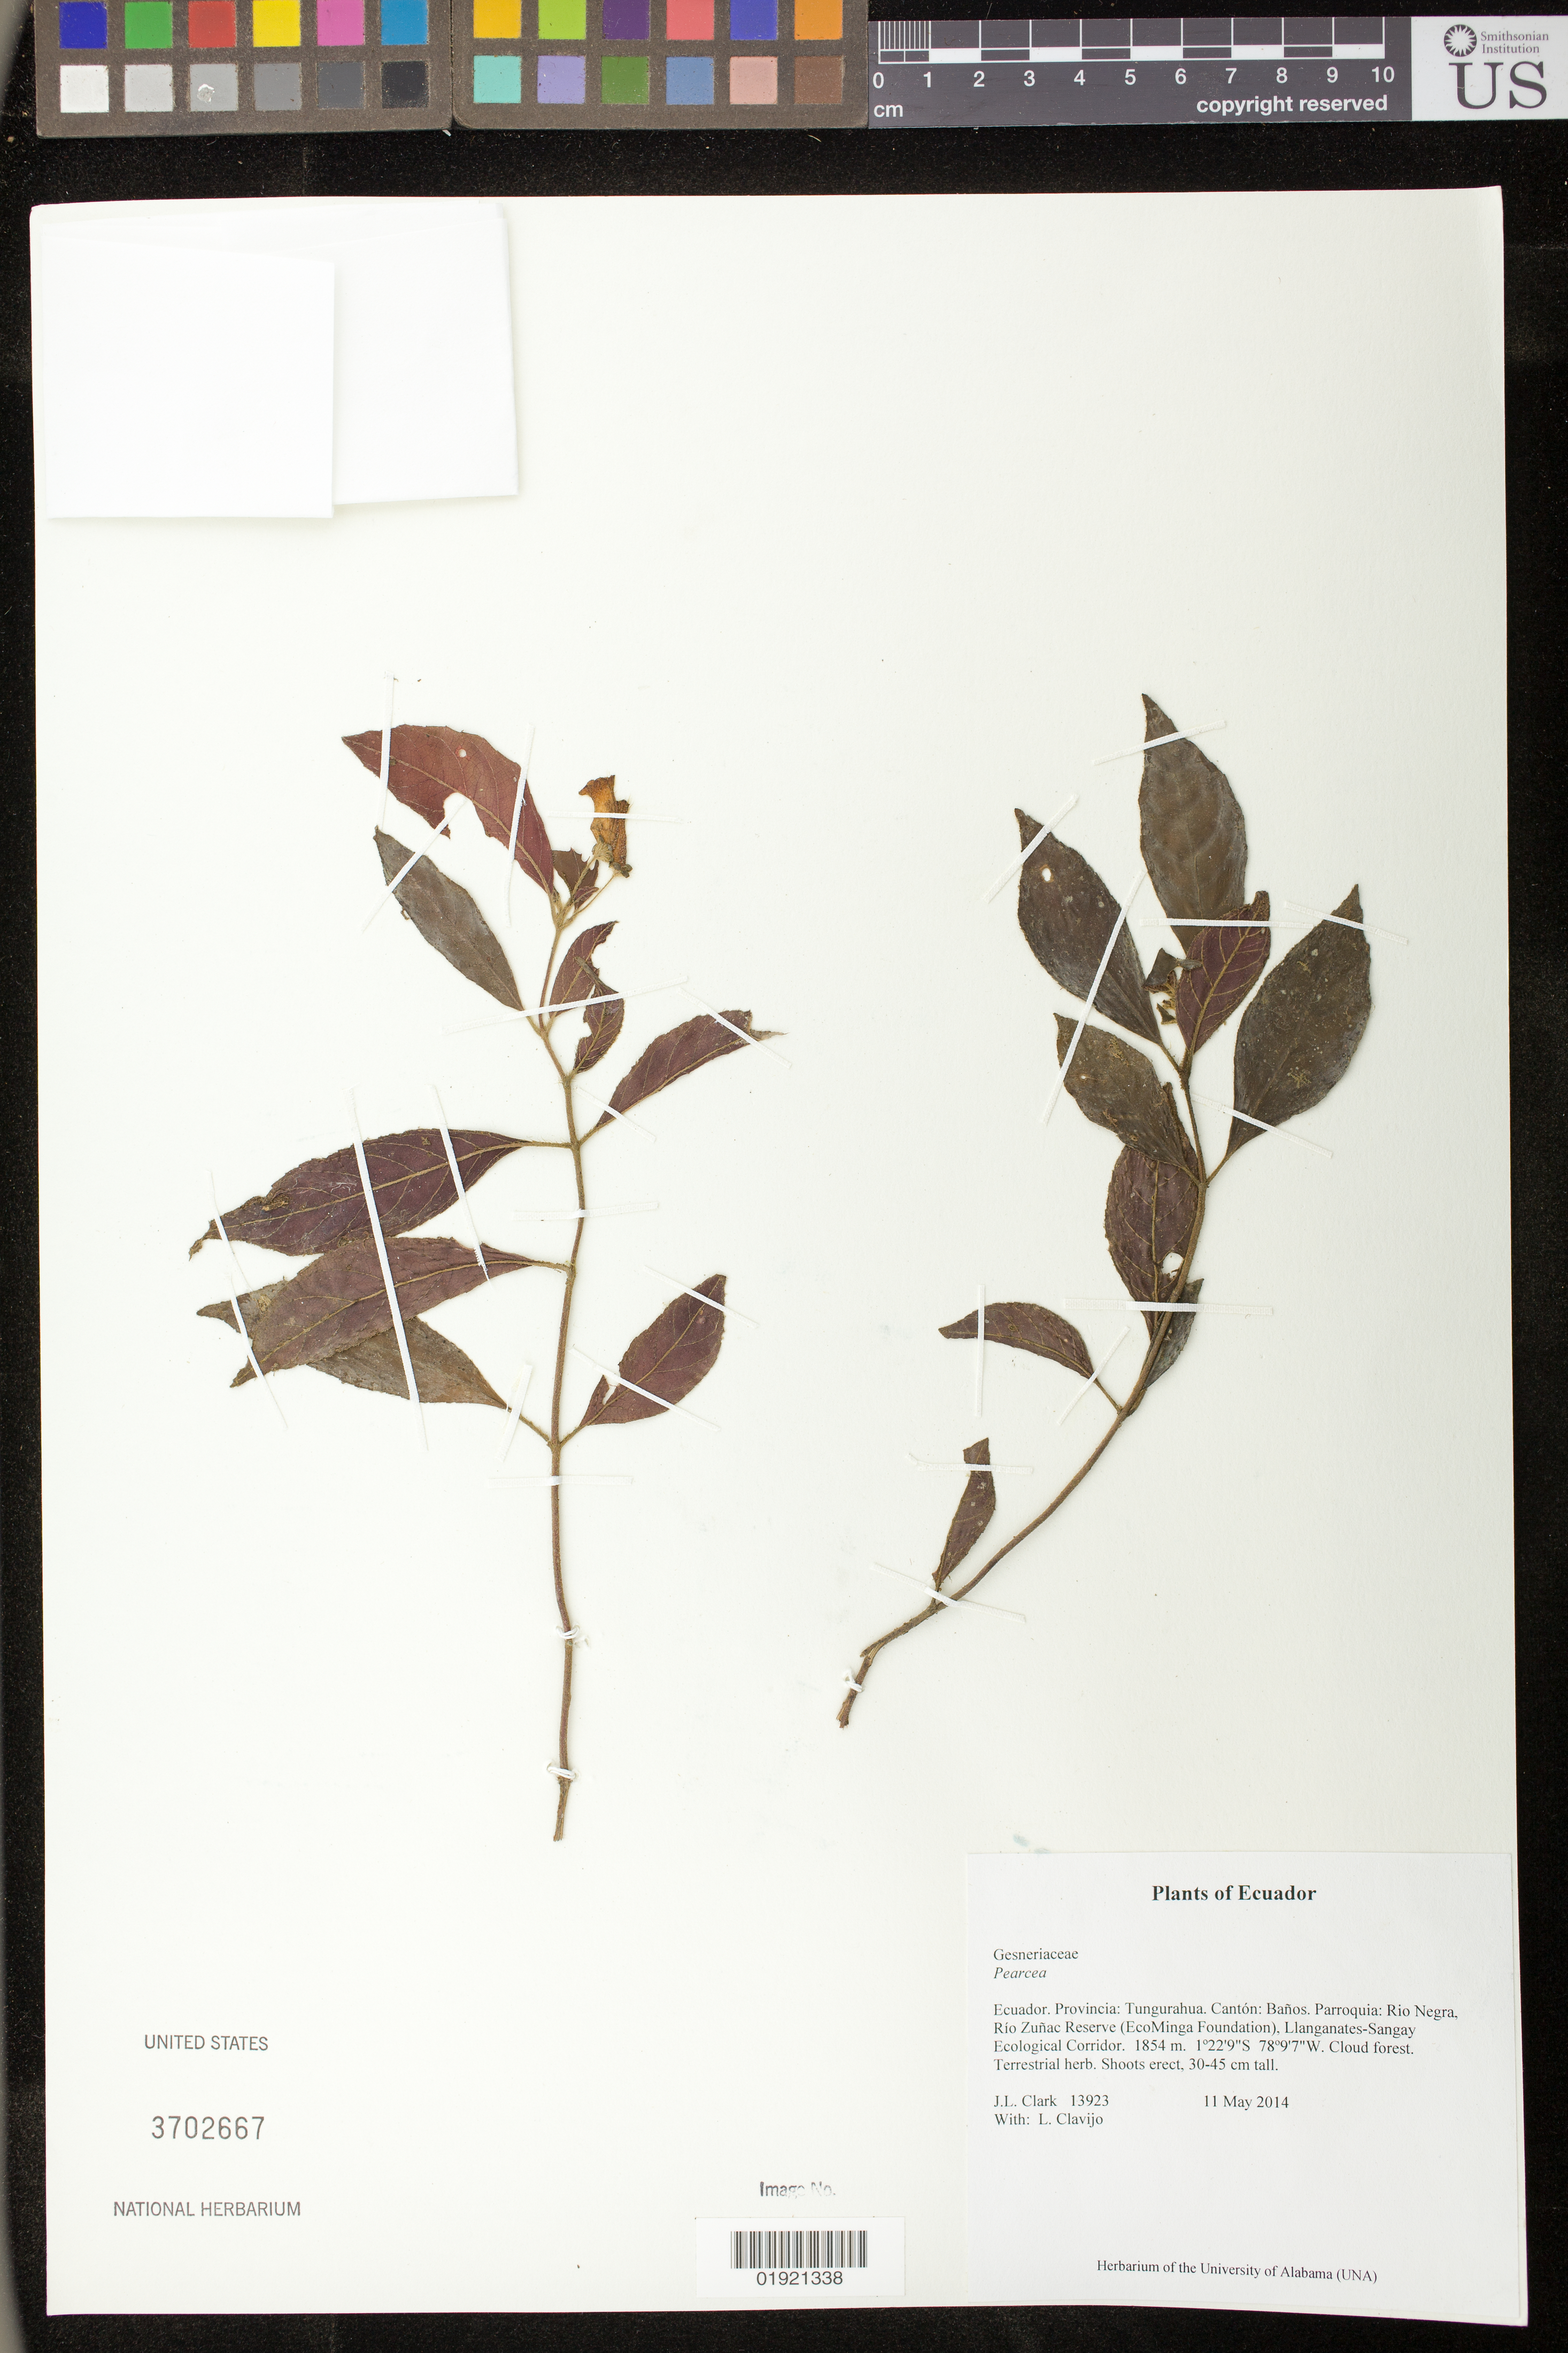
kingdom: Plantae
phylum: Tracheophyta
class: Magnoliopsida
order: Lamiales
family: Gesneriaceae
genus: Pearcea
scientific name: Pearcea glabrata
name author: L.P. Kvist & L.E. Skog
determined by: Skog, Laurence E.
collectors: J. L. Clark & L. Clavijo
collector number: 13923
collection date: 2014-05-11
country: Ecuador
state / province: Tungurahua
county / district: Banos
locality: Parroquia: Rio Negra, Rio Zunac Reserve (EcoMinga Foundation), Llanganates-Sangay Ecological Corridor.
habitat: Cloud forest.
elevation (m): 1854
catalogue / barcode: US 3702667